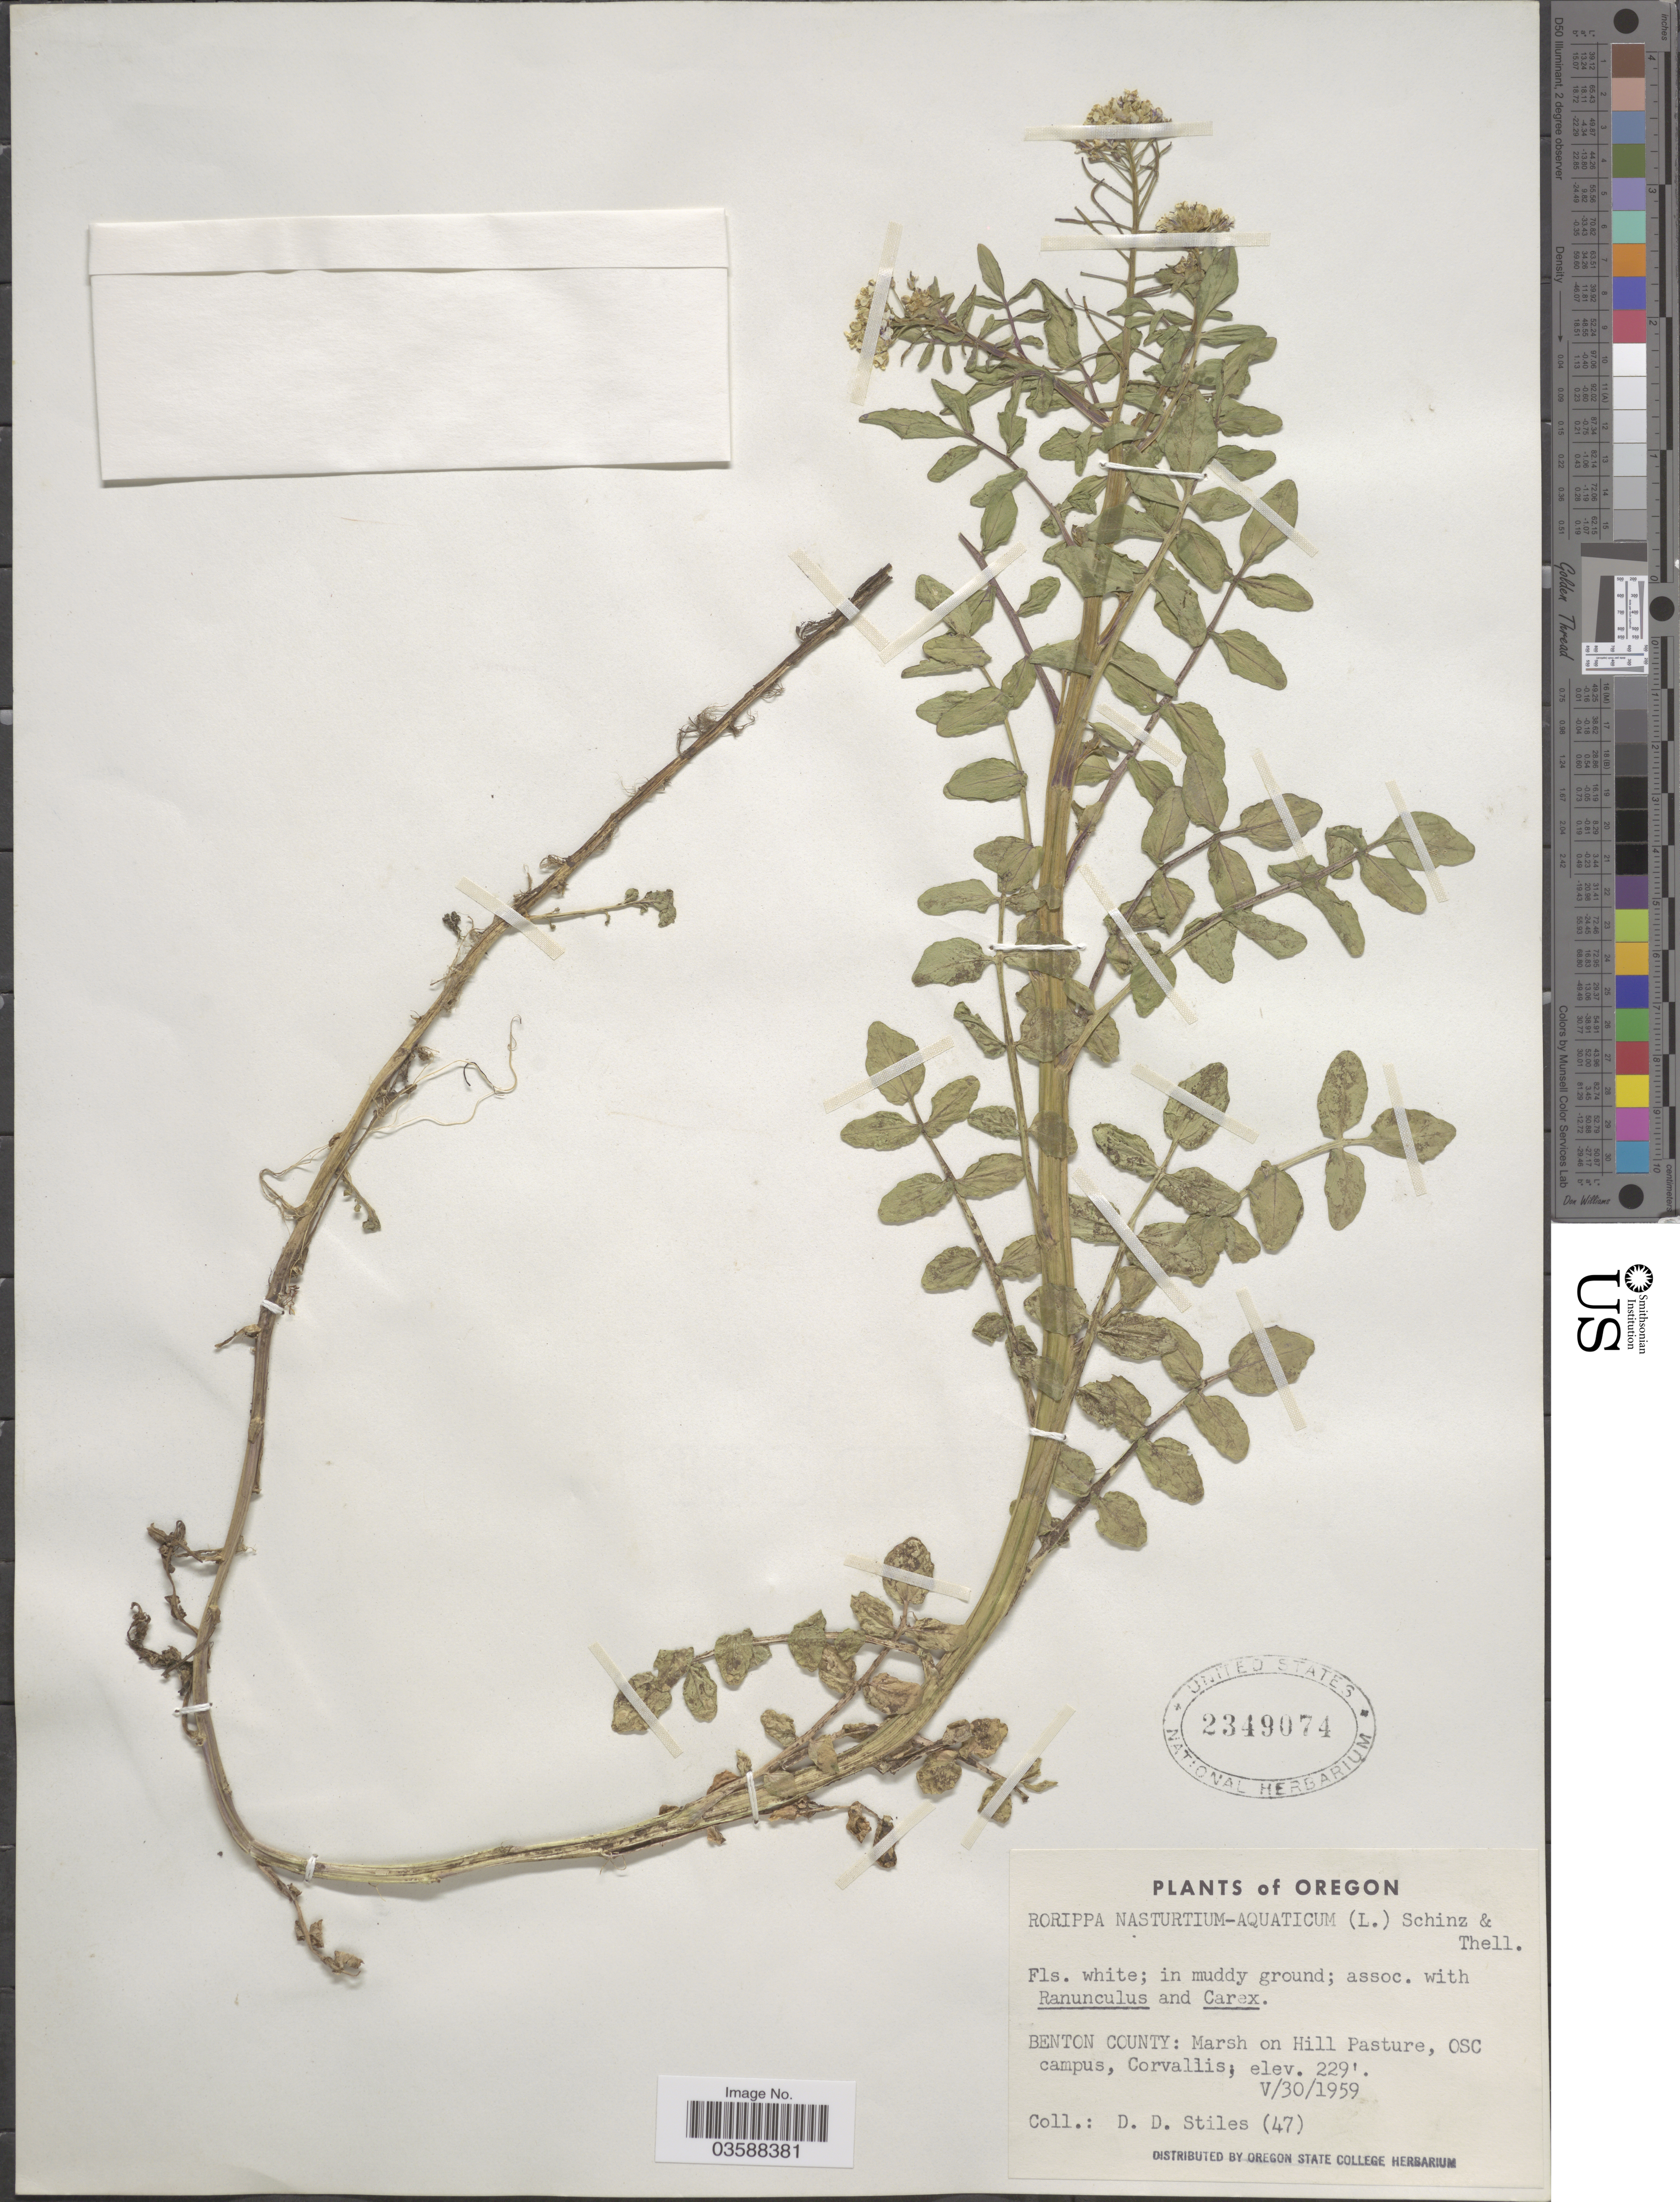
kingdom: Plantae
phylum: Tracheophyta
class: Magnoliopsida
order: Brassicales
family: Brassicaceae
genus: Nasturtium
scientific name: Nasturtium officinale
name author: R. Br.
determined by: Strong, M. T., (US), Smithsonian Institution - National Museum of Natural History (UNITED STATES)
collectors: D. Stiles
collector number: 47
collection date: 1959-05-30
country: United States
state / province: Oregon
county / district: Benton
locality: Benton County: Marsh on Hill Pasture, OSC campus, Corvallis.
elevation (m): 70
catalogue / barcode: US 2349074